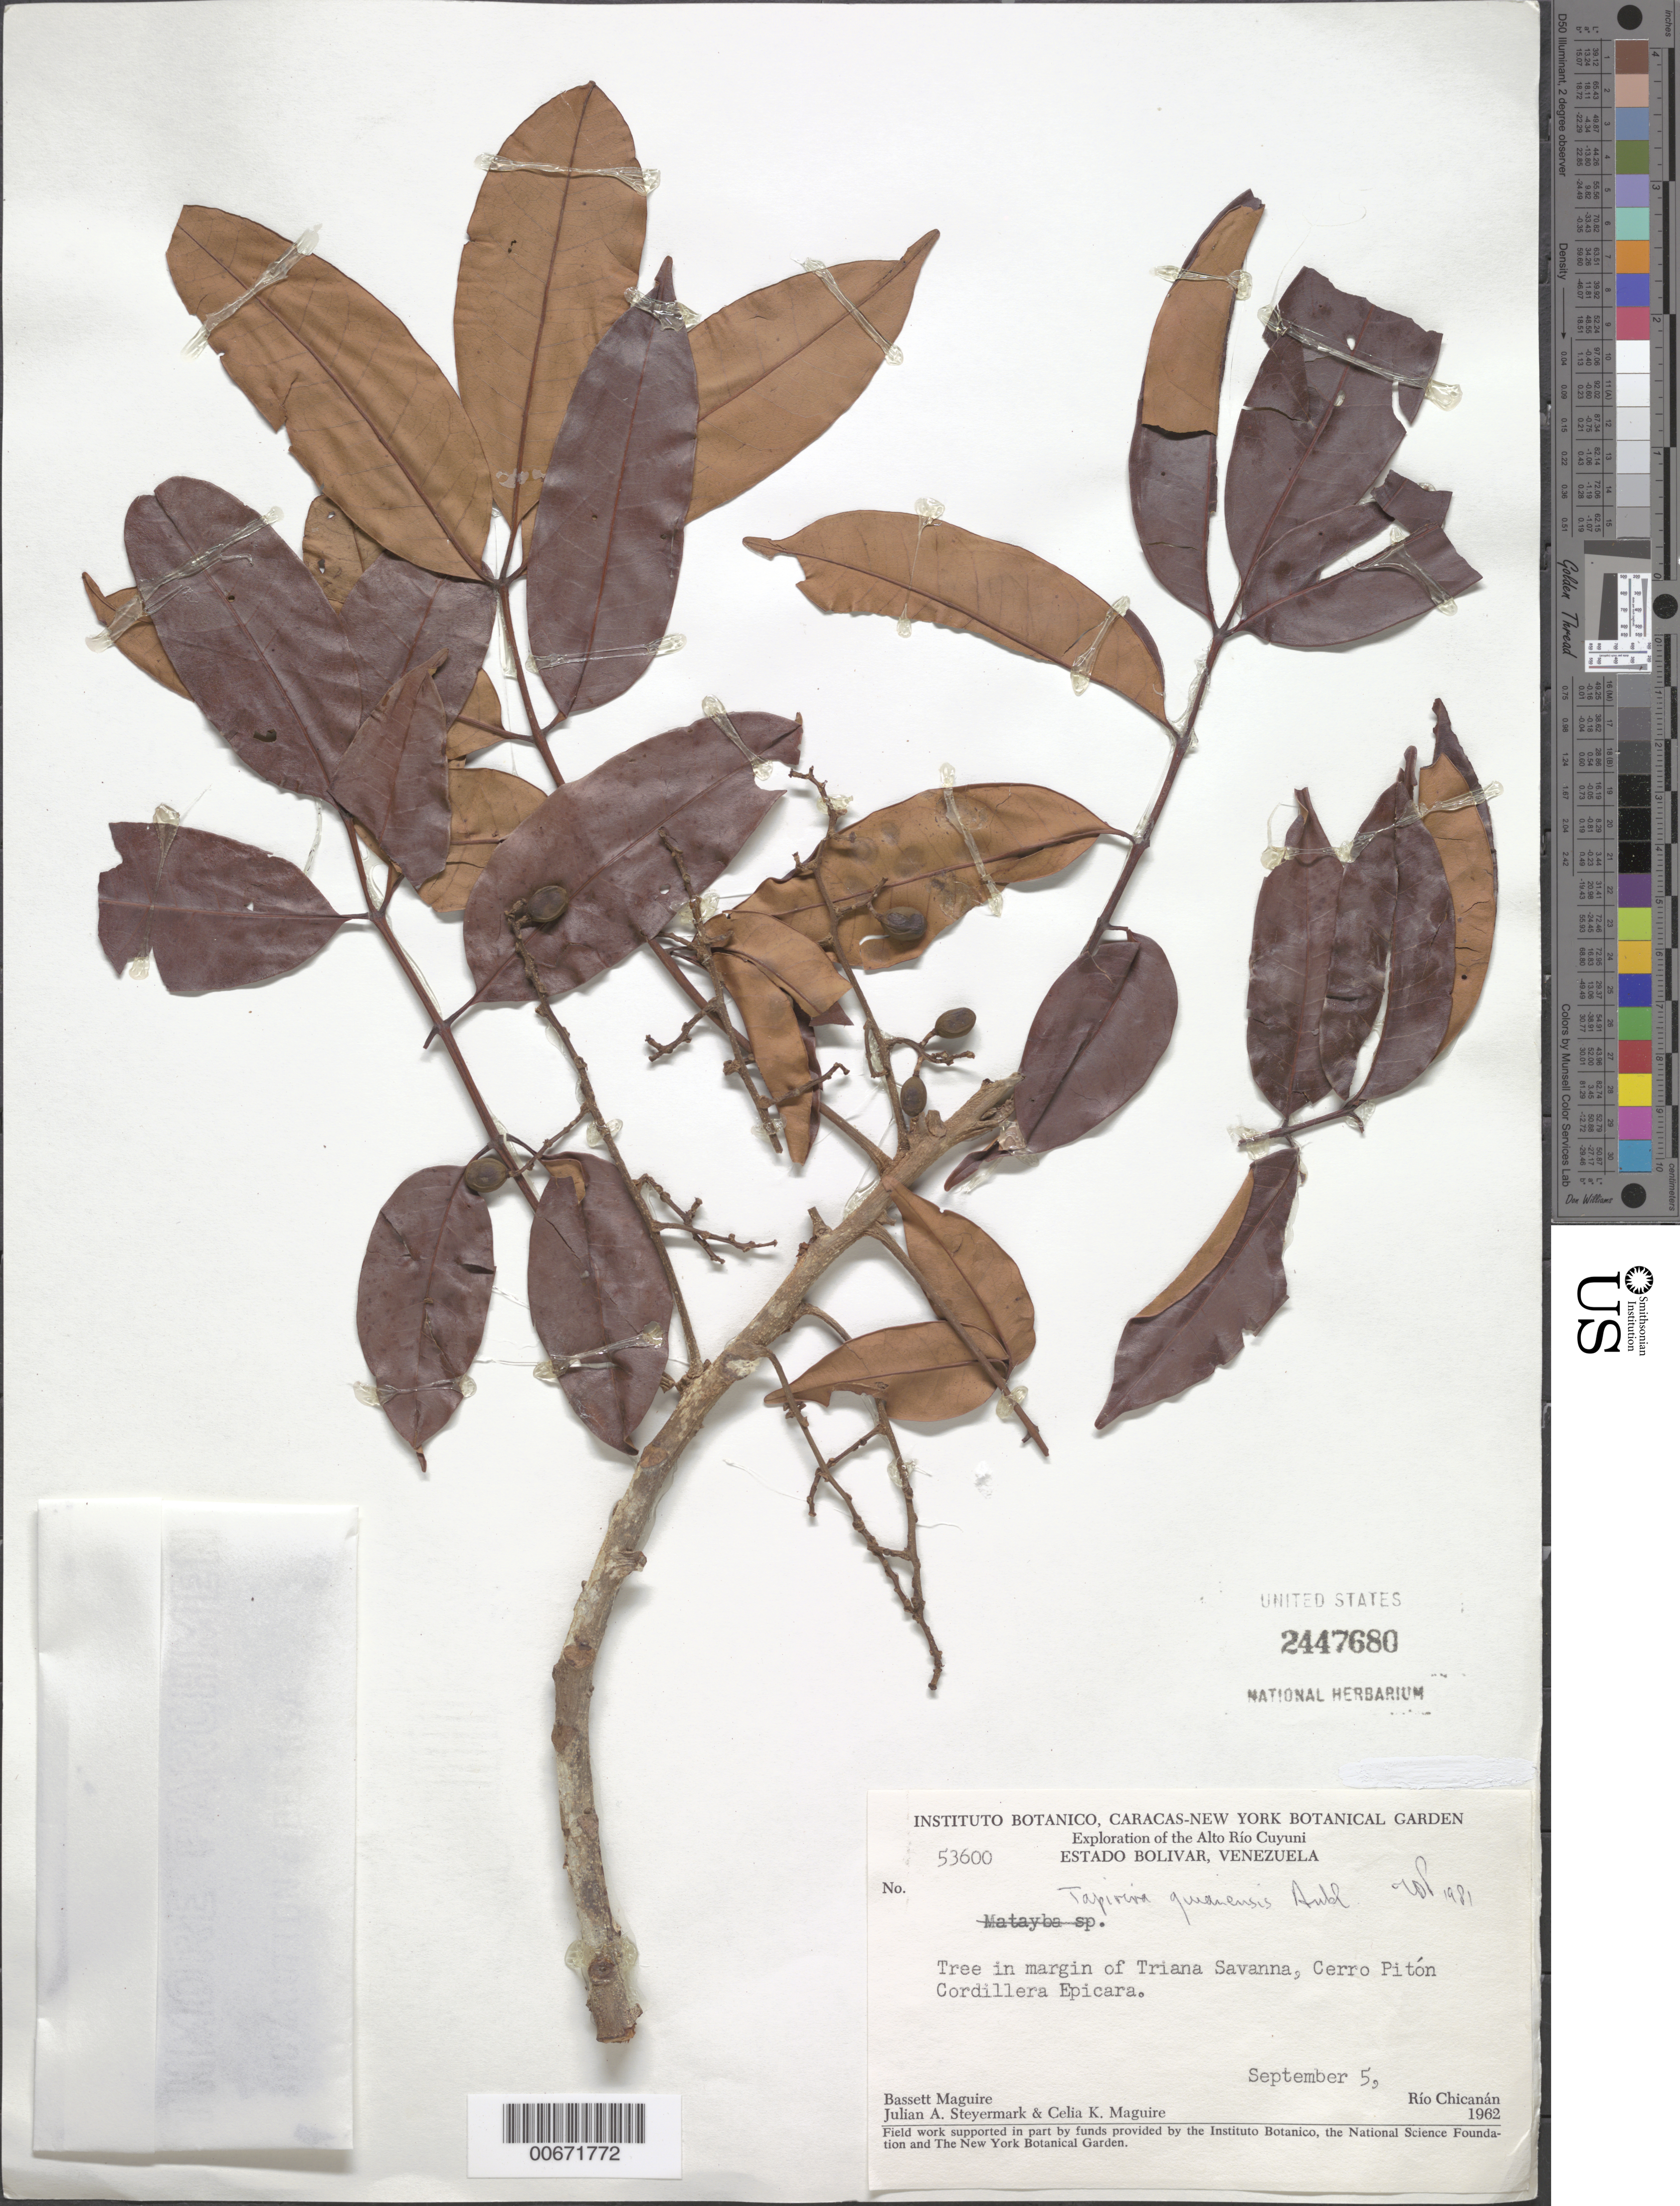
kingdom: Plantae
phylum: Tracheophyta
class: Magnoliopsida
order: Sapindales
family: Anacardiaceae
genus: Tapirira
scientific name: Tapirira guianensis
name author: Aubl.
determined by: Wurdack, John J., (US), US (UNITED STATES)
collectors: B. Maguire, J. Steyermark & C. K. Maguire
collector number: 53600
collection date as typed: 5-Sep-62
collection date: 1962-09-05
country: Venezuela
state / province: Bolívar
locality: Alto Río Cuyuni, Río Chicanan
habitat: Margin of Triana Savanna, Cerro Pitón (Python Hill), Epicara mountain range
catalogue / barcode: US 2447680